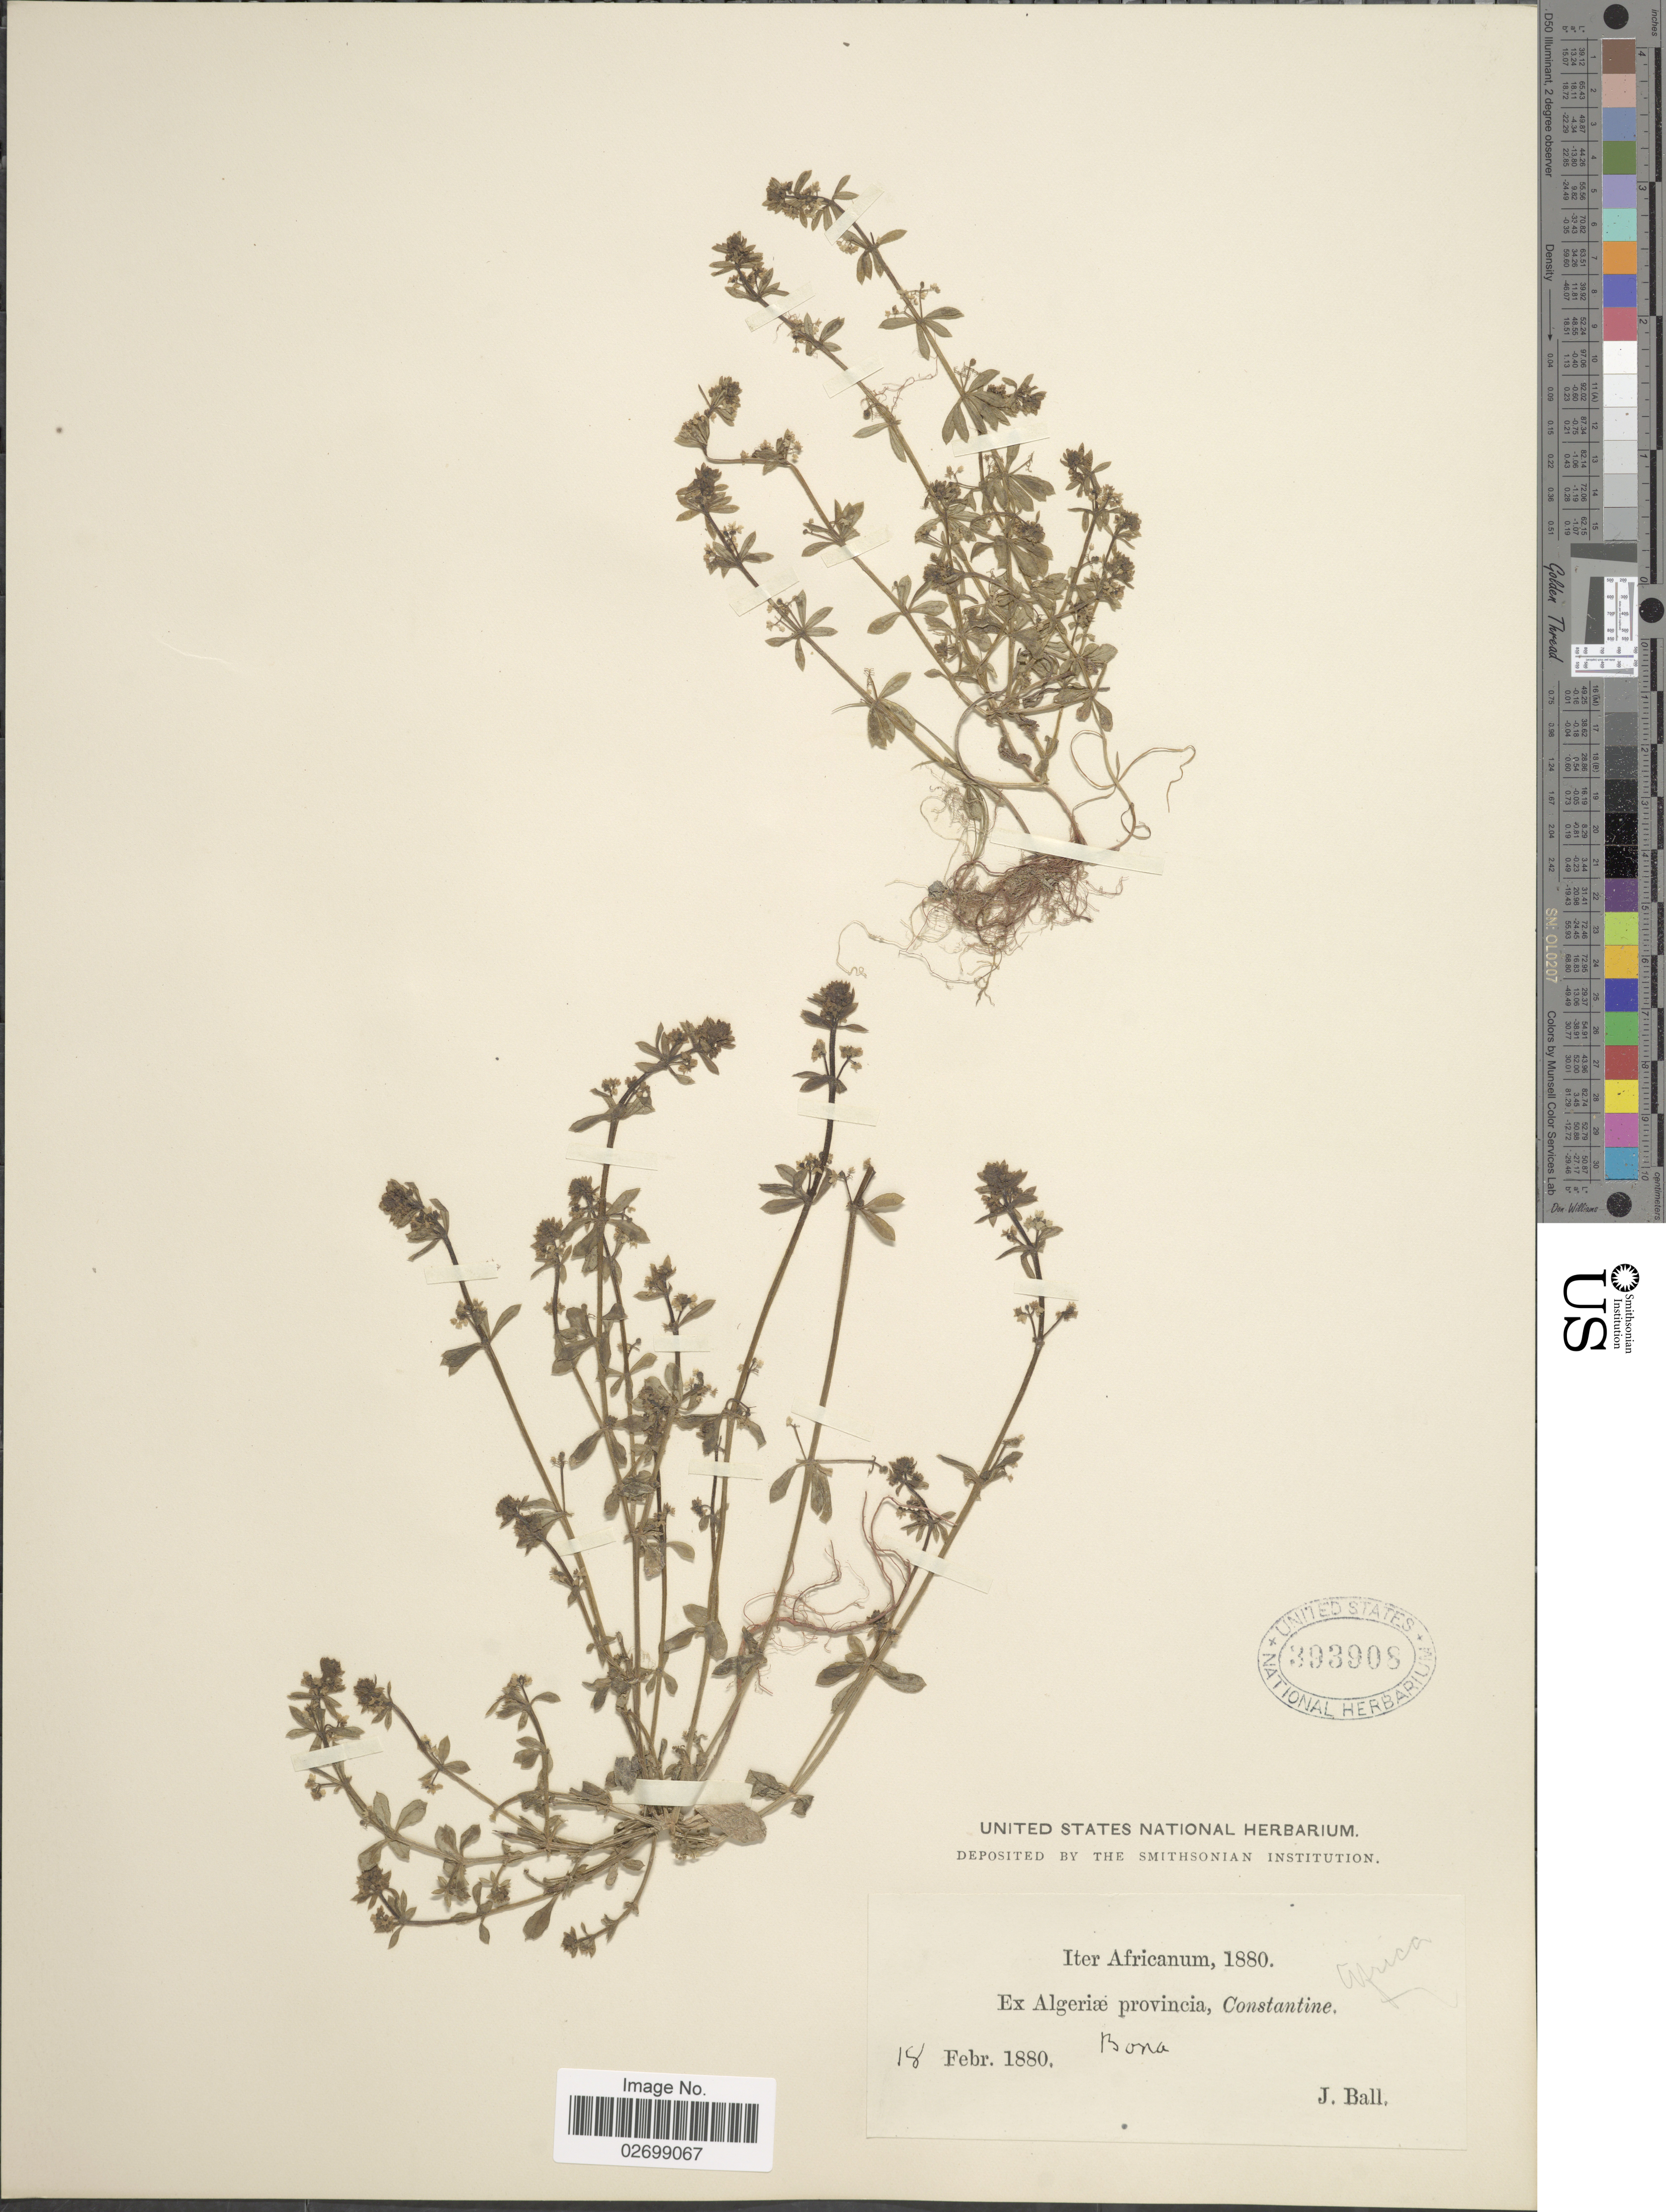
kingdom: Plantae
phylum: Tracheophyta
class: Magnoliopsida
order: Gentianales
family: Rubiaceae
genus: Galium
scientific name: Galium sp.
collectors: J. Ball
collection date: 1880-02-18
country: Algeria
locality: Algeriae provincia, Constantine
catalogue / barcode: US 393908